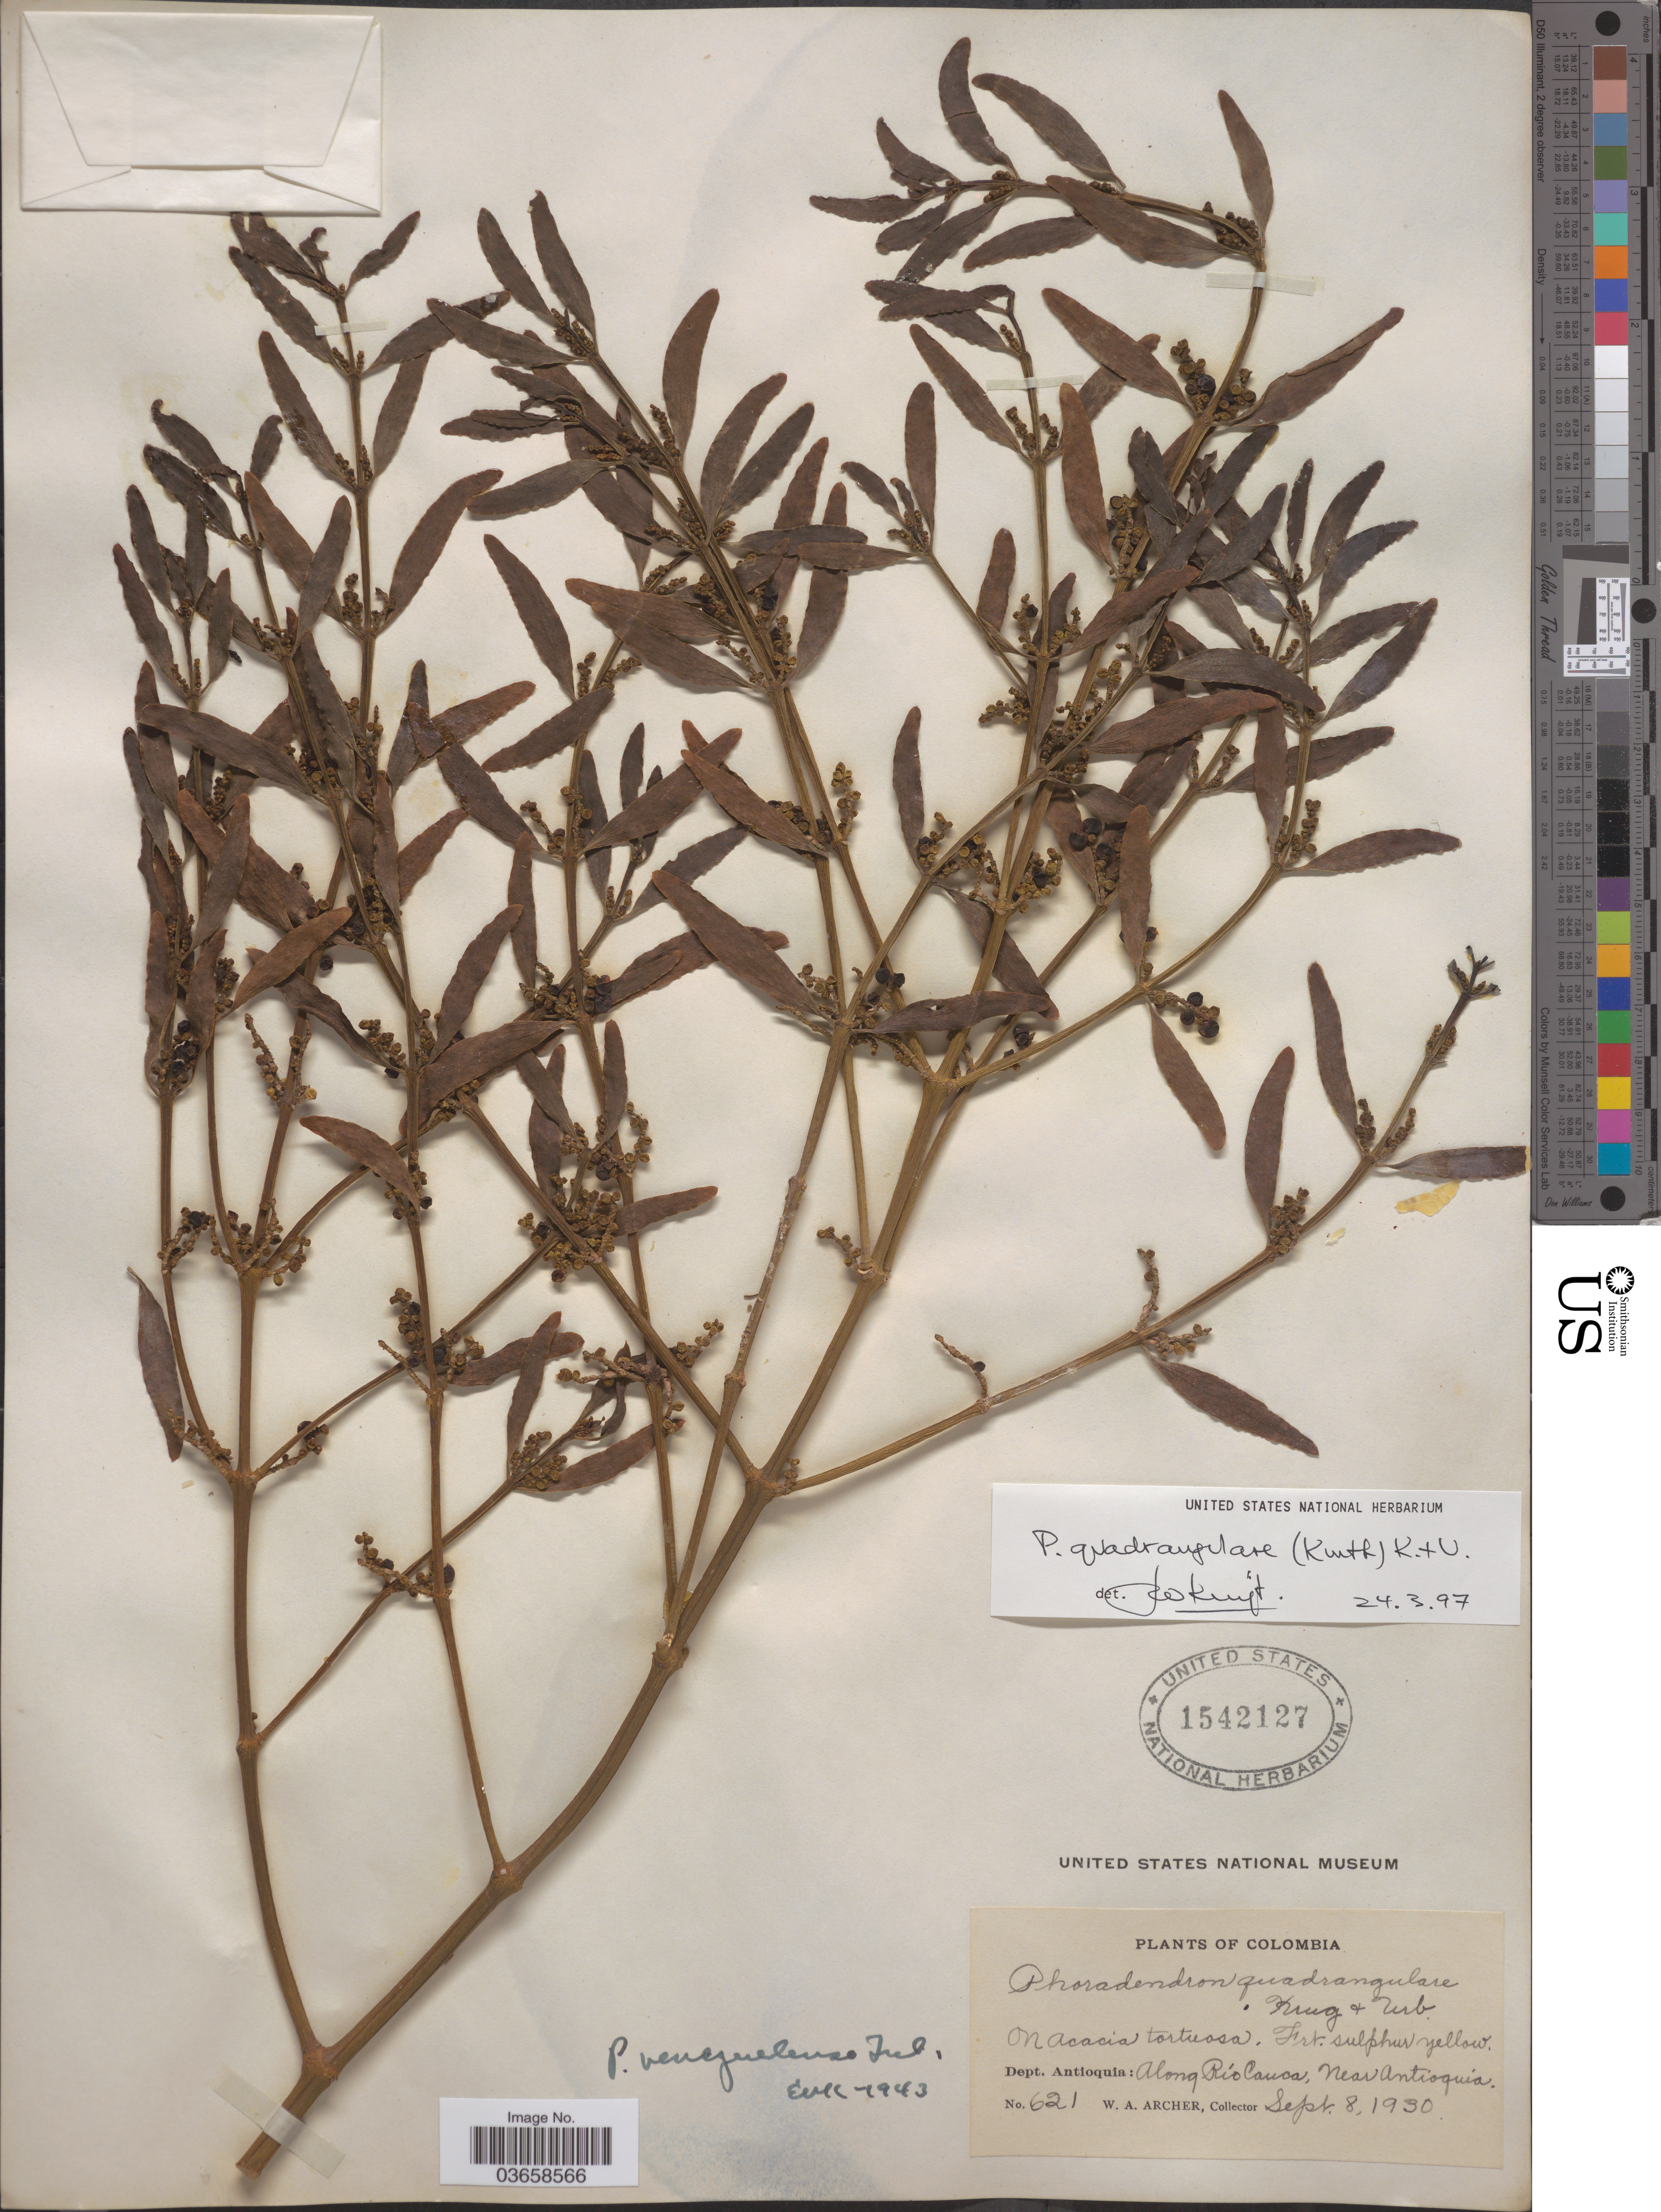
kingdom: Plantae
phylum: Tracheophyta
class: Magnoliopsida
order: Santalales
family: Viscaceae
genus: Phoradendron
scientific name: Phoradendron quadrangulare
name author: (Kunth) Griseb.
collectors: W. Archer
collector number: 621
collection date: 1930-09-08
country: Colombia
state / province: Antioquia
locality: Dept. Antioquia: Along Río Cauca, near Antioquia.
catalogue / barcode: US 1542127